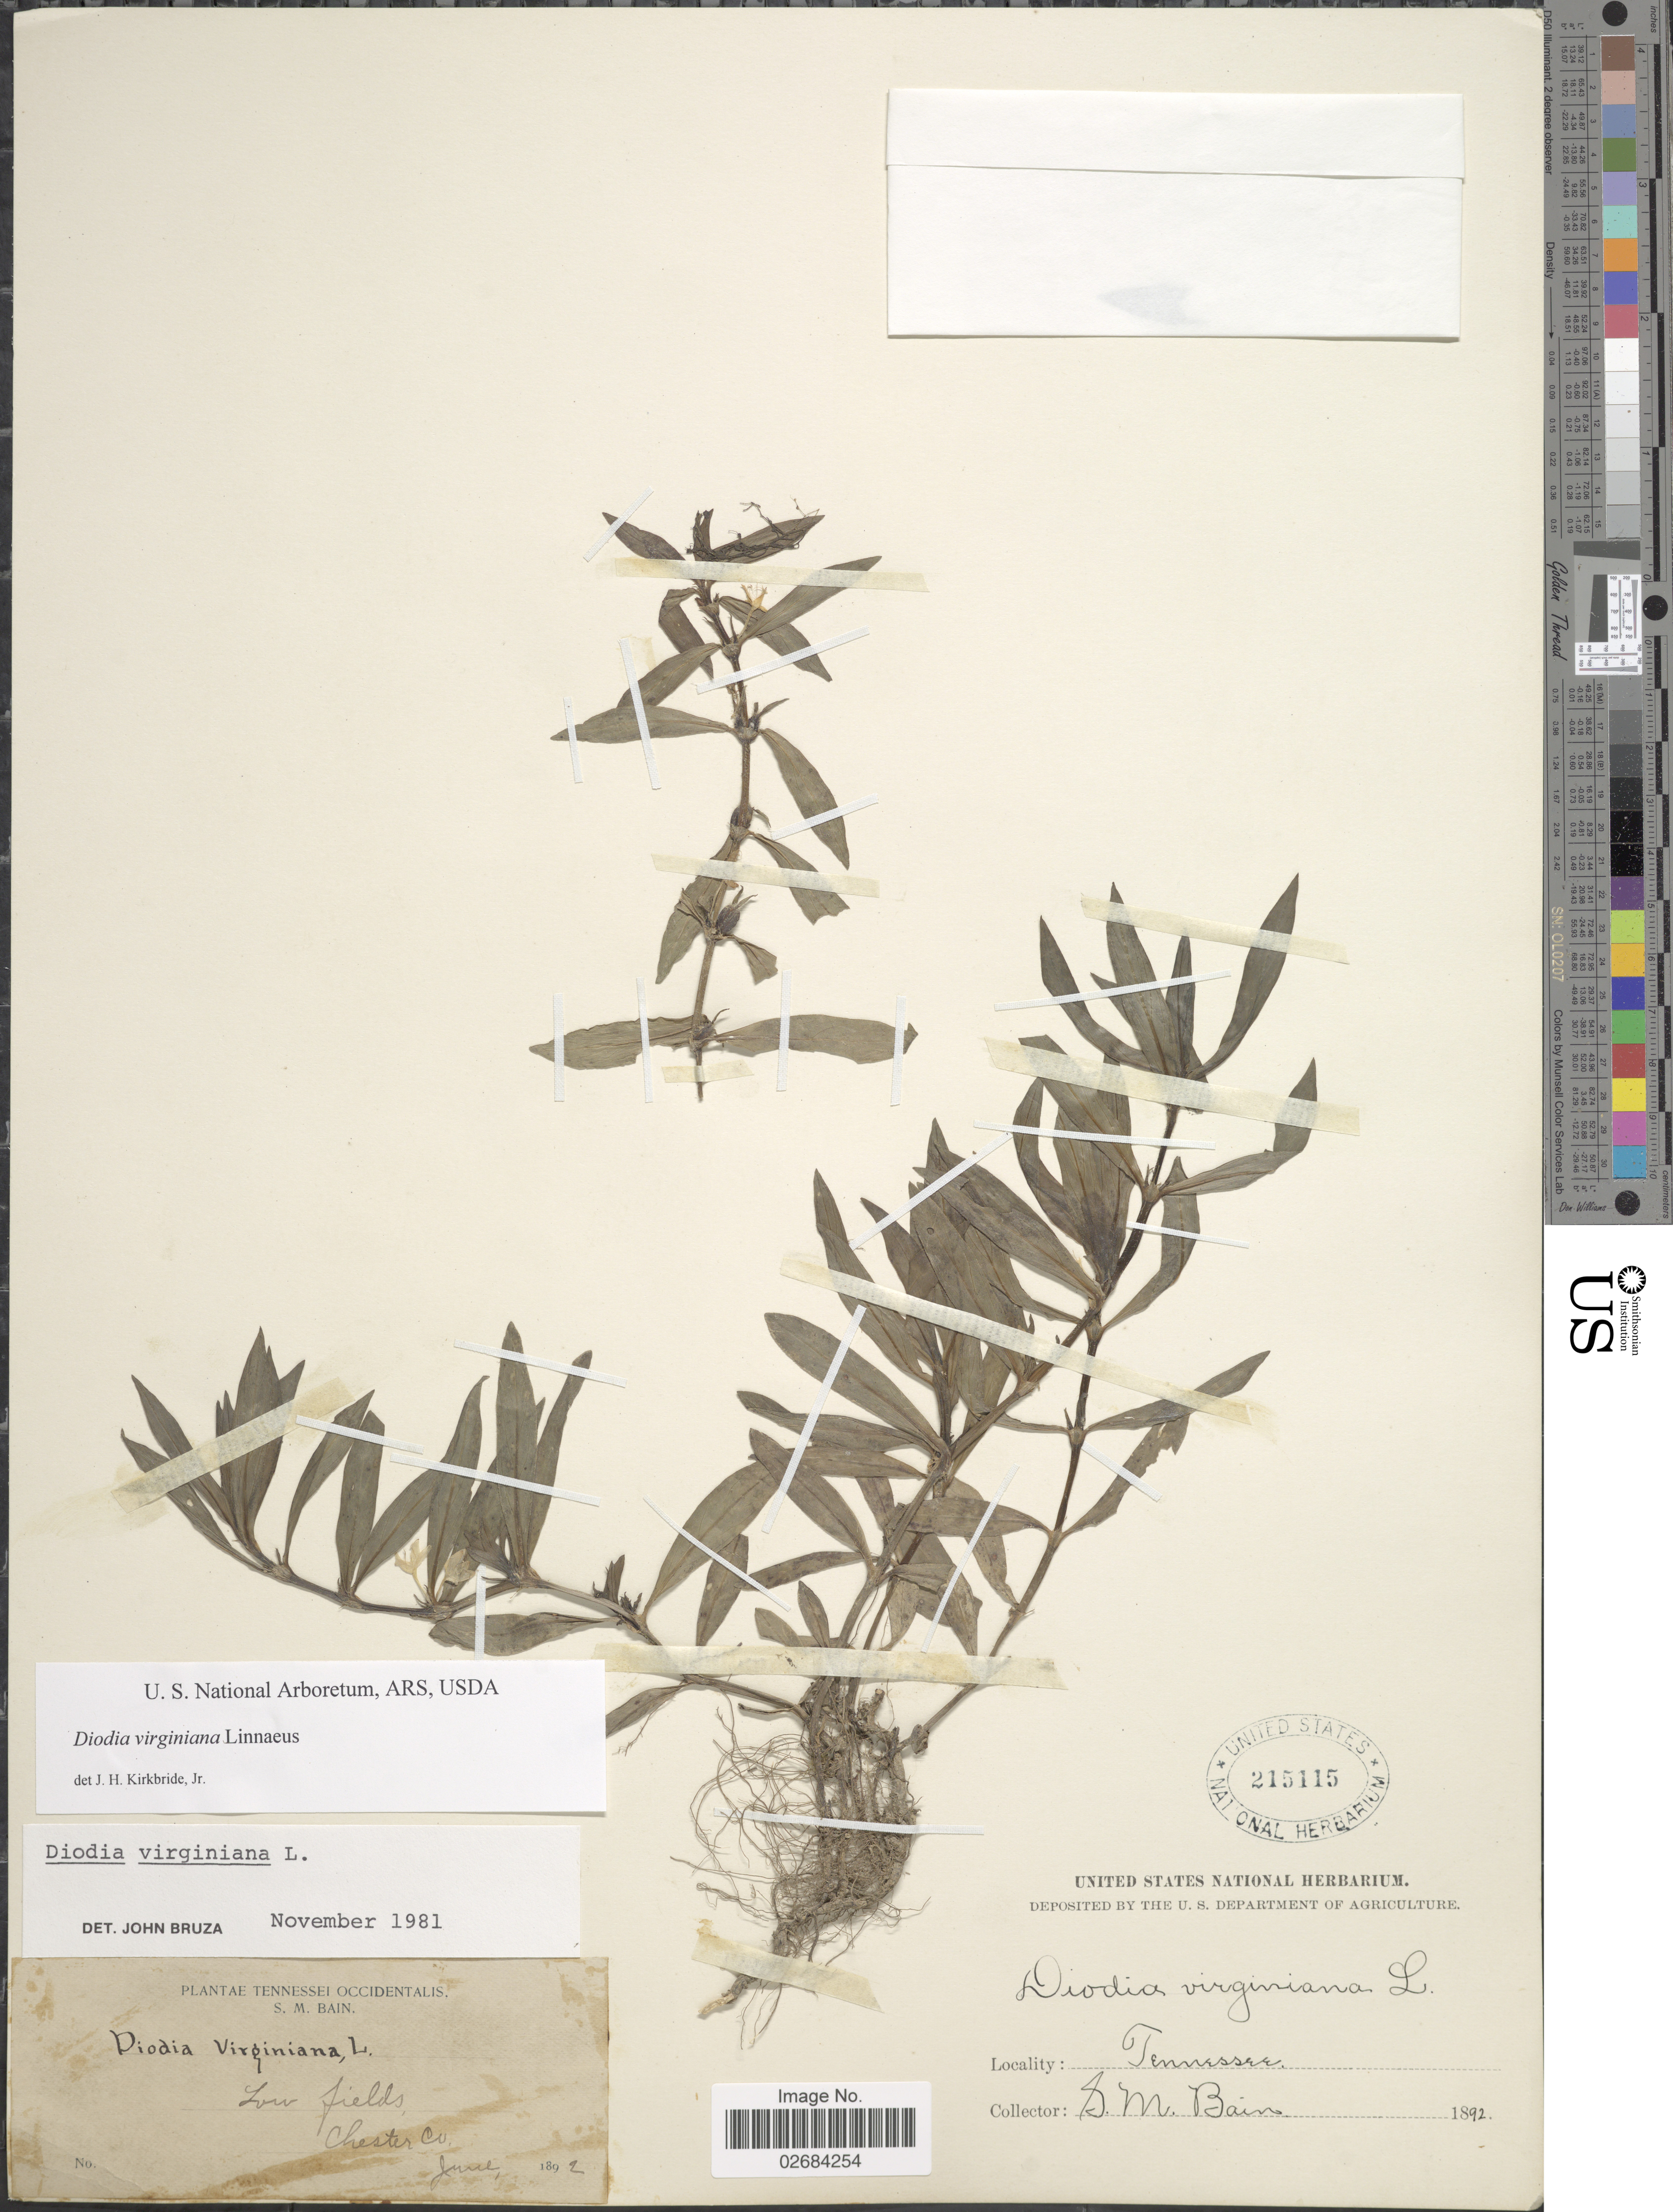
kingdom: Plantae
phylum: Tracheophyta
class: Magnoliopsida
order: Gentianales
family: Rubiaceae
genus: Diodia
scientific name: Diodia virginiana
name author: L.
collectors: S. M. Bain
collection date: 1892-06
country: United States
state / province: Tennessee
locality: Tennessei Occidentalis. Chester Co.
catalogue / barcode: US 215115